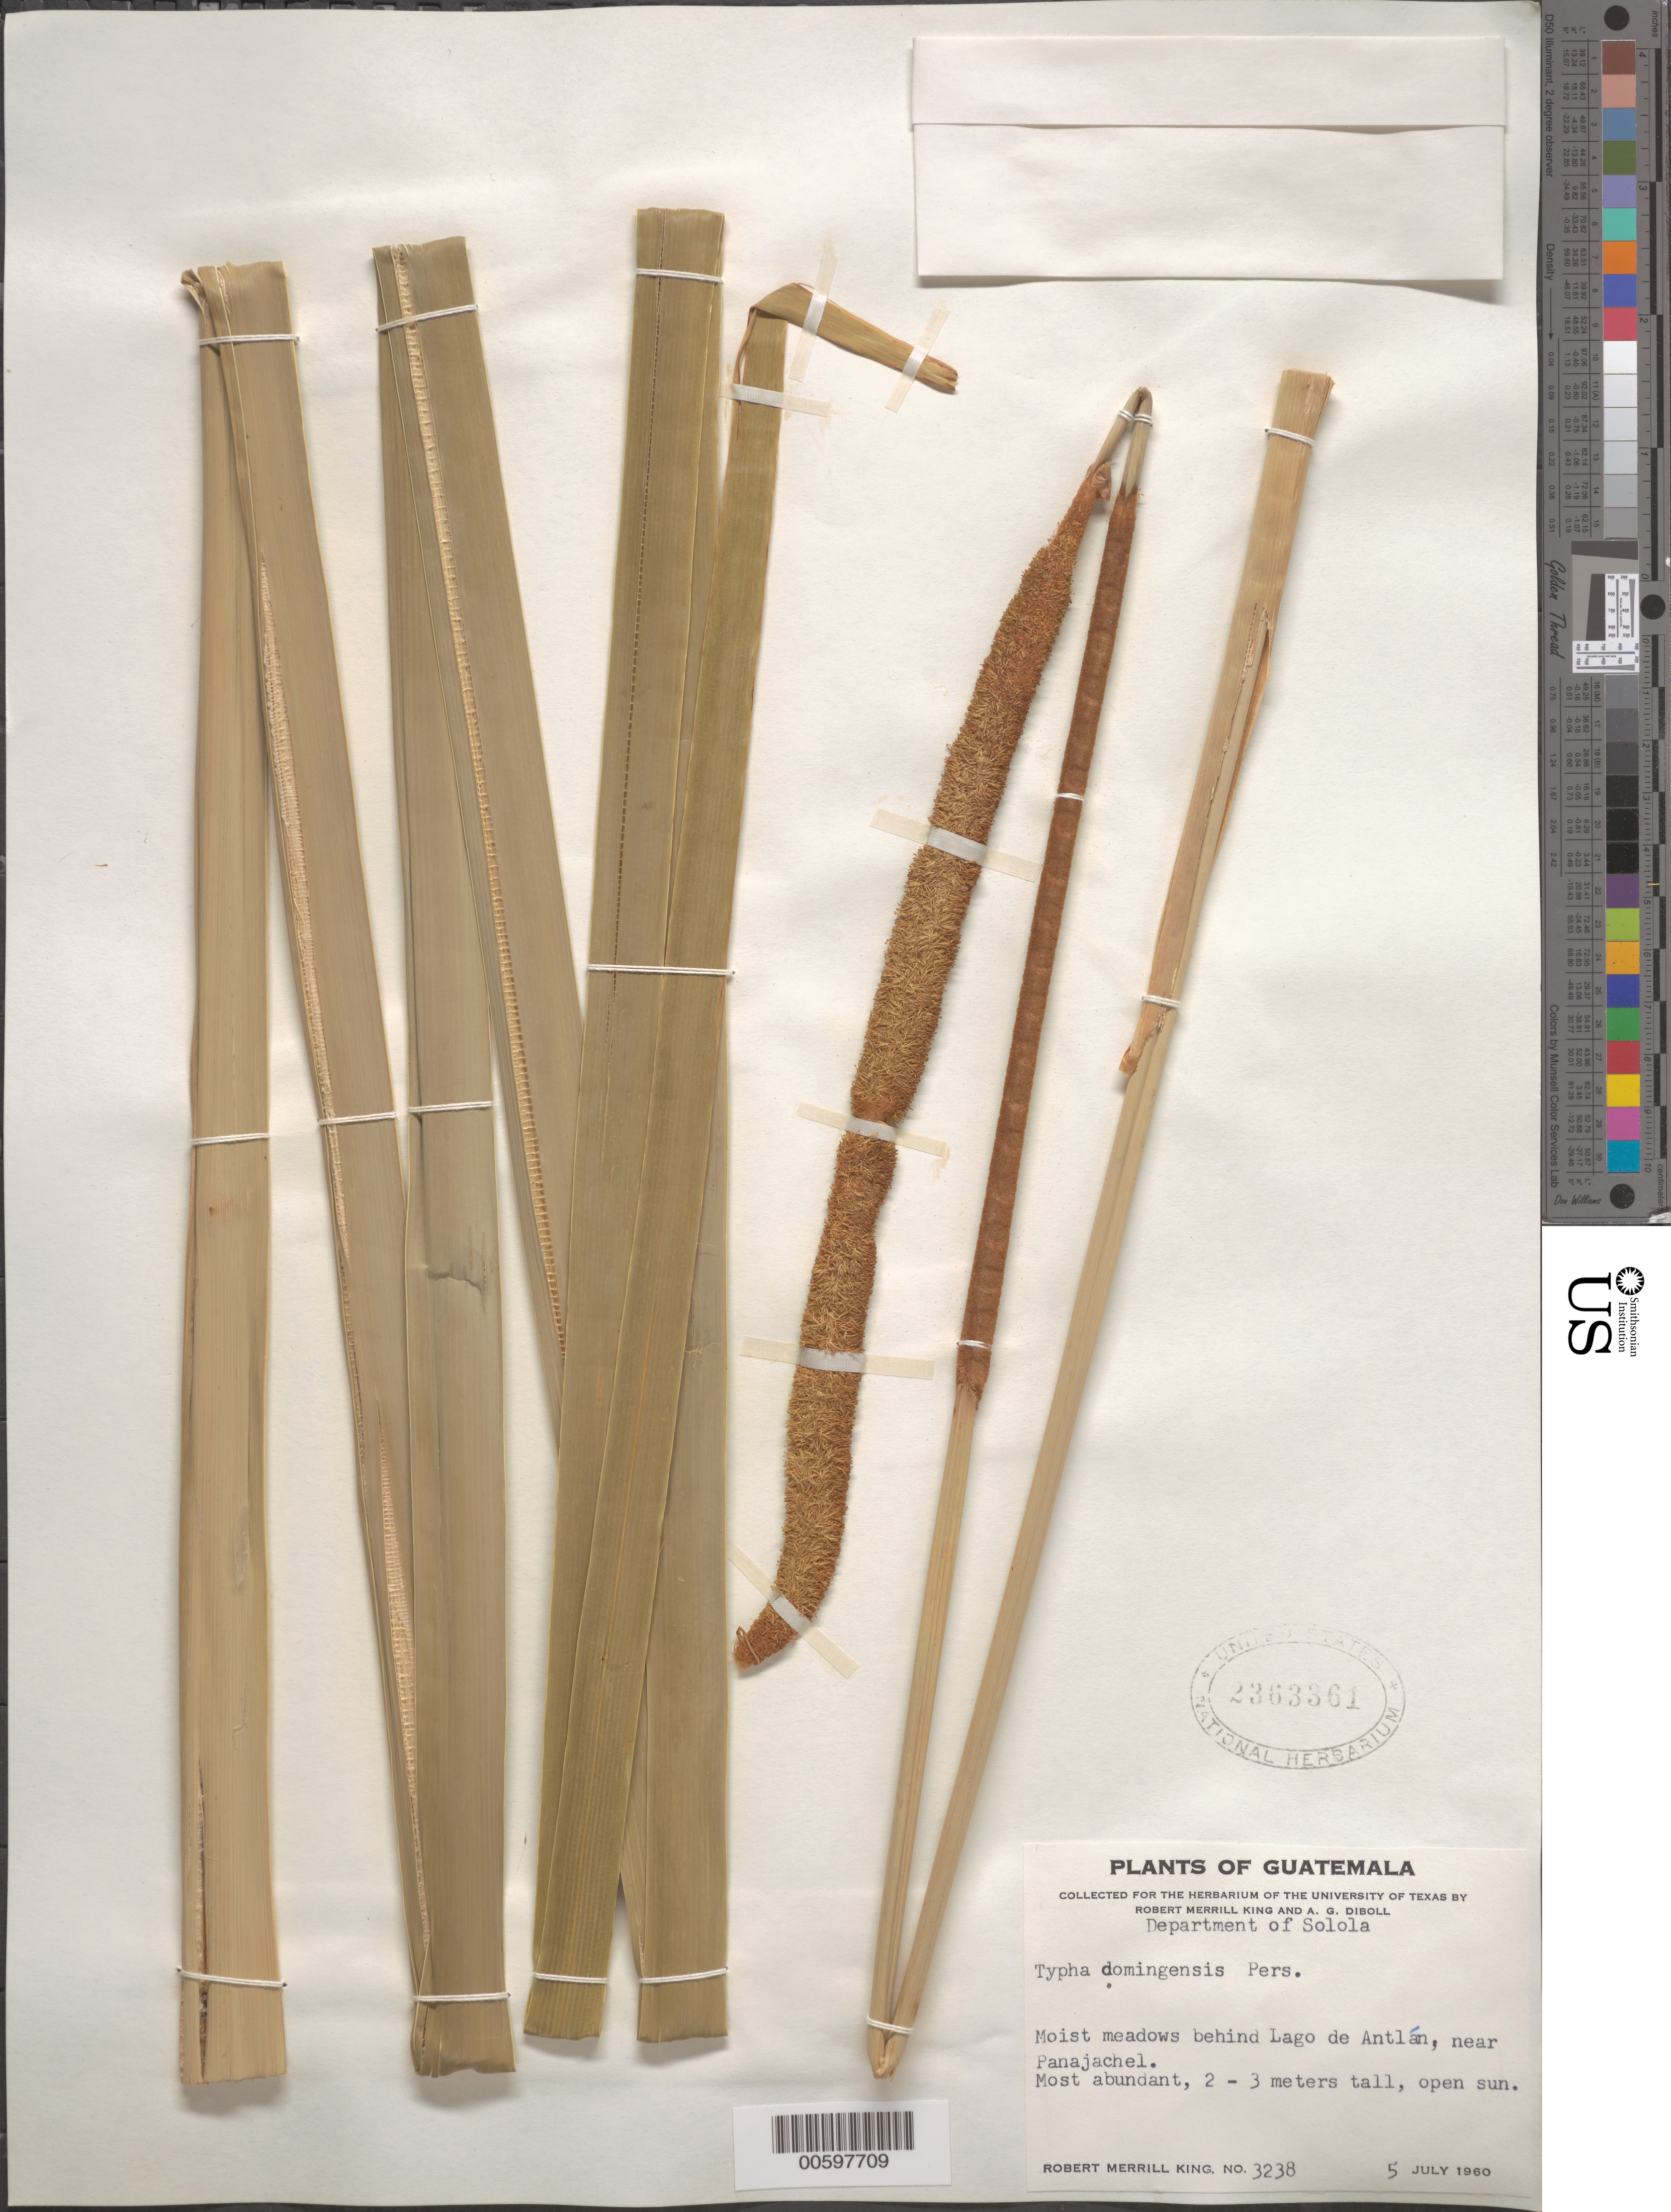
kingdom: Plantae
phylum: Tracheophyta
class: Liliopsida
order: Poales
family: Typhaceae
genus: Typha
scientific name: Typha domingensis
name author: Pers.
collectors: R. M. King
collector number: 3238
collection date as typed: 05 Jul 1960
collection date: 1960-07-05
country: Guatemala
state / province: Sololá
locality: Lago de Antlan, near, Panajachel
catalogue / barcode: US 2363361